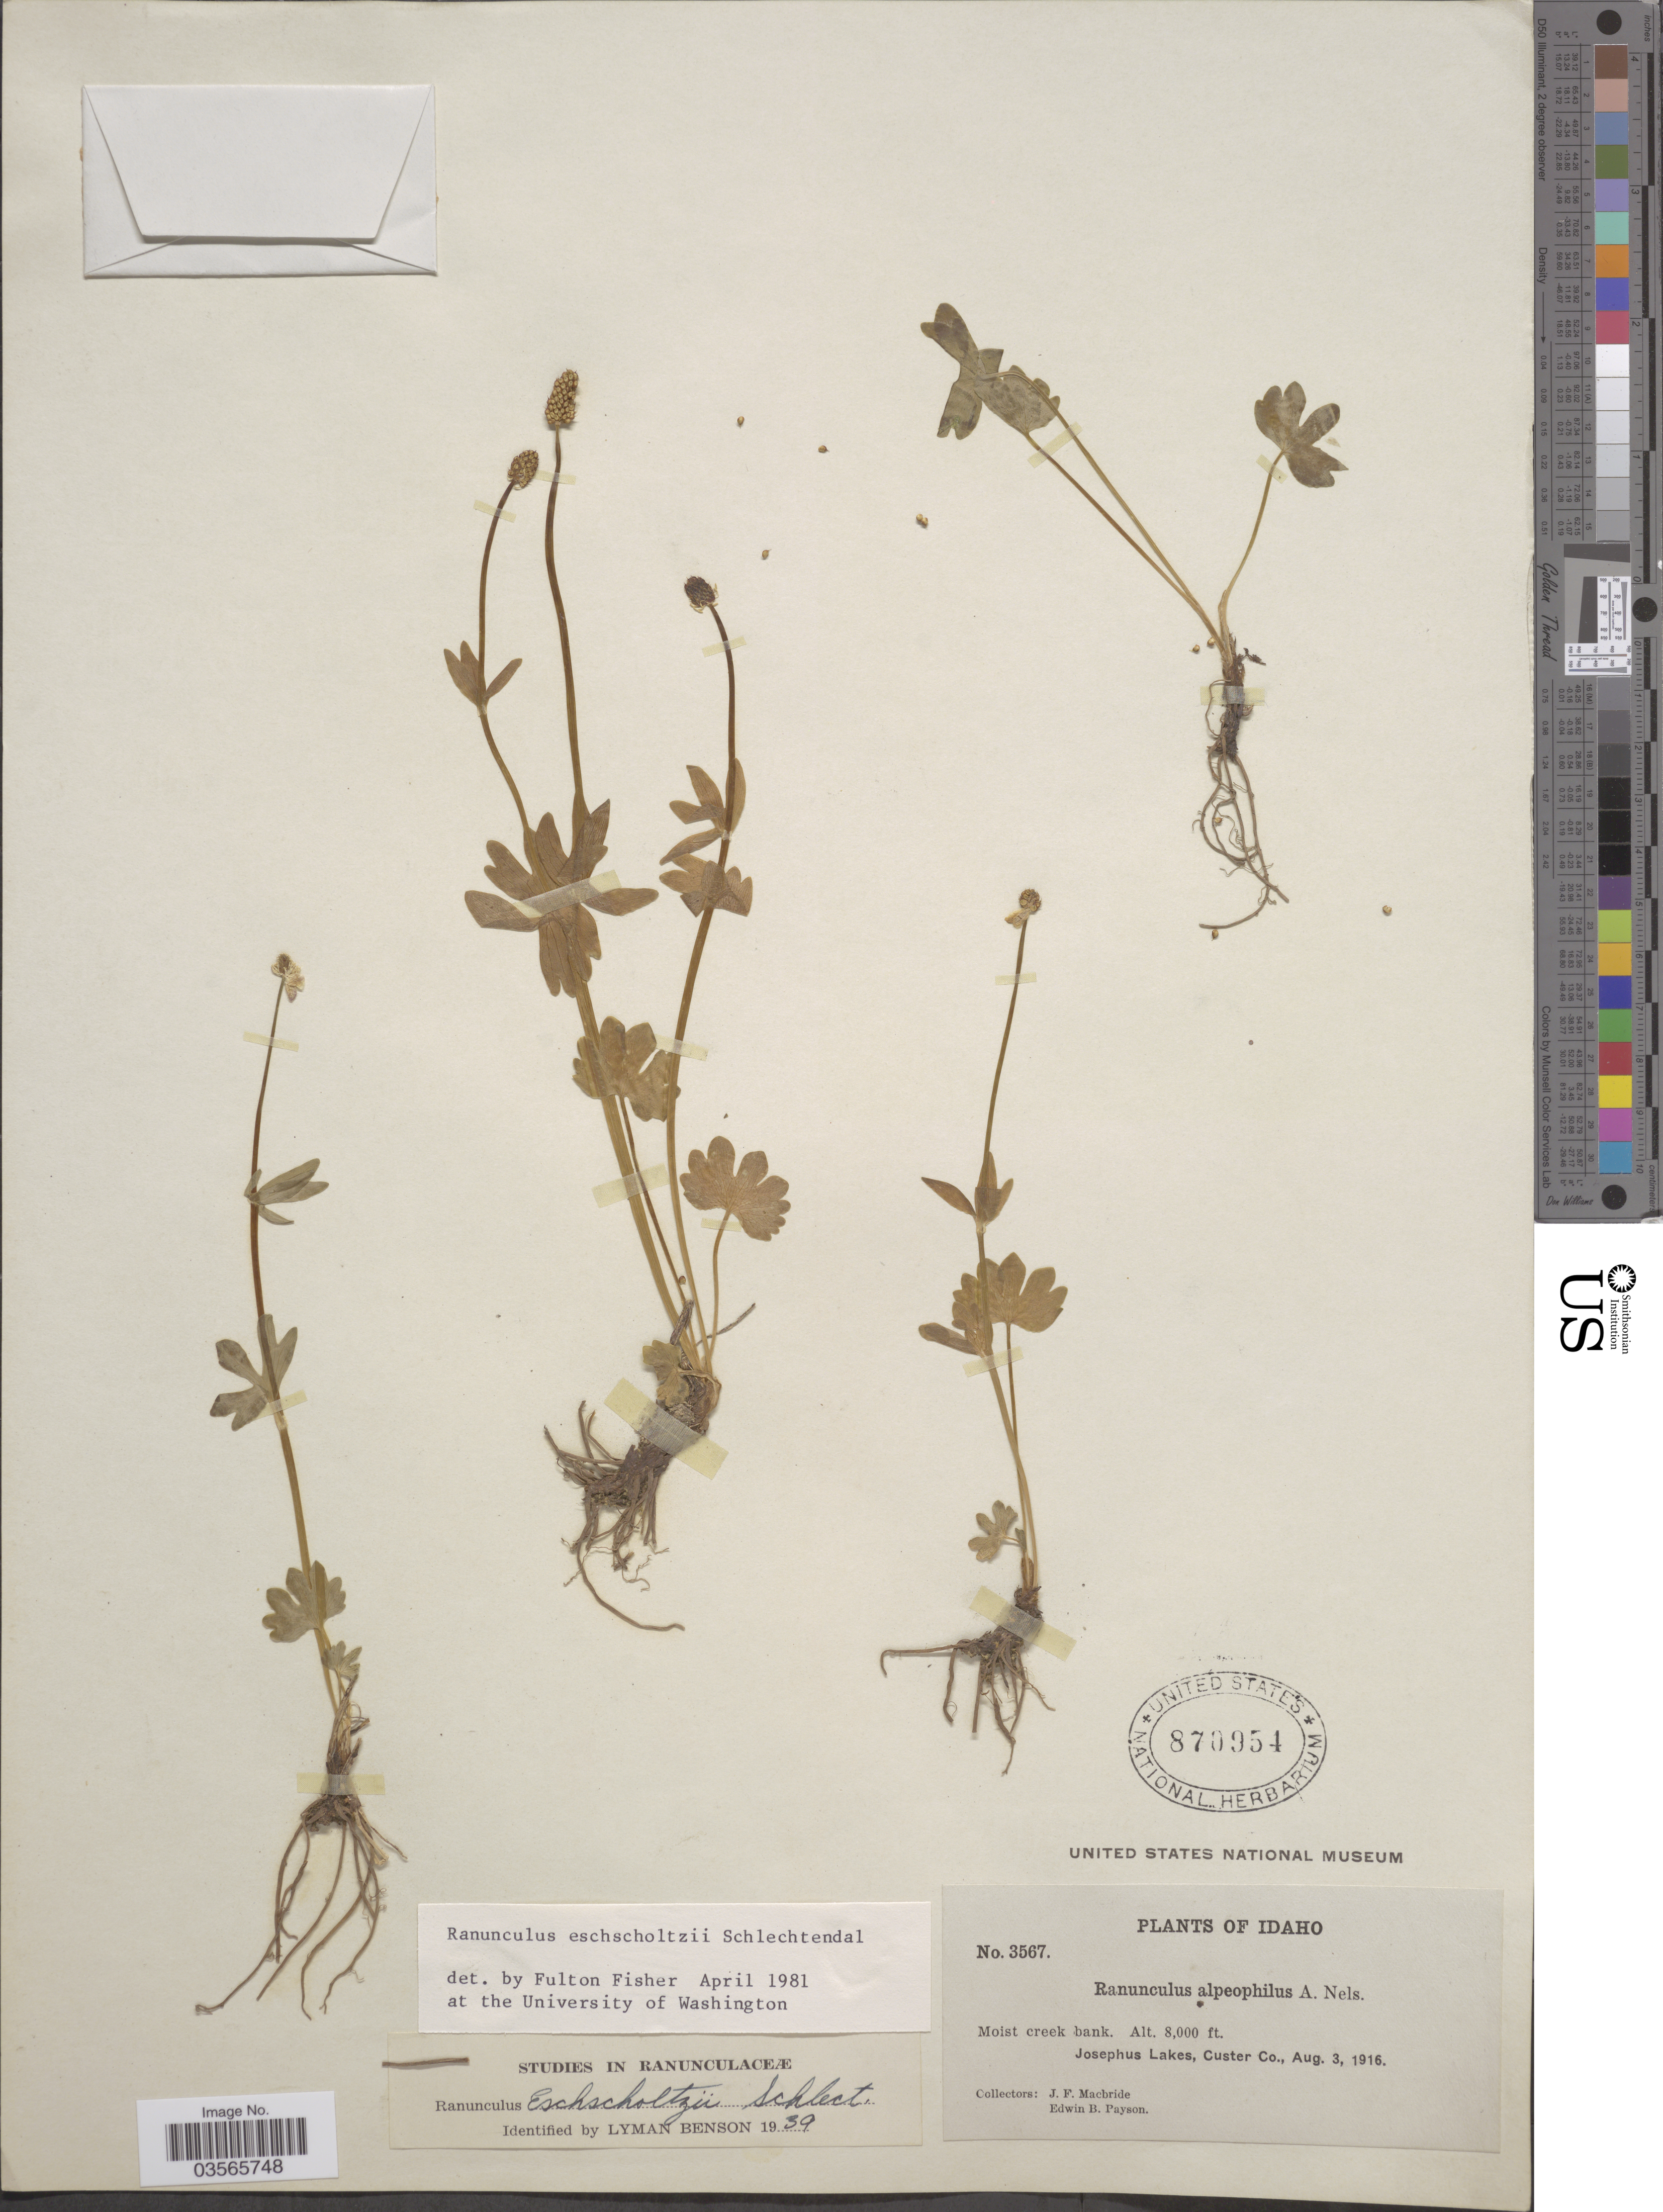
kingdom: Plantae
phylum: Tracheophyta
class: Magnoliopsida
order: Ranunculales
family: Ranunculaceae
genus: Ranunculus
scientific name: Ranunculus eschscholtzii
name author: Schltdl.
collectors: J. F. Macbride & E. B. Payson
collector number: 3567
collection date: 1916-08-03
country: United States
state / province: Idaho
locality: Josephus Lakes, Custer Co.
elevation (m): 2438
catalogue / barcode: US 870954